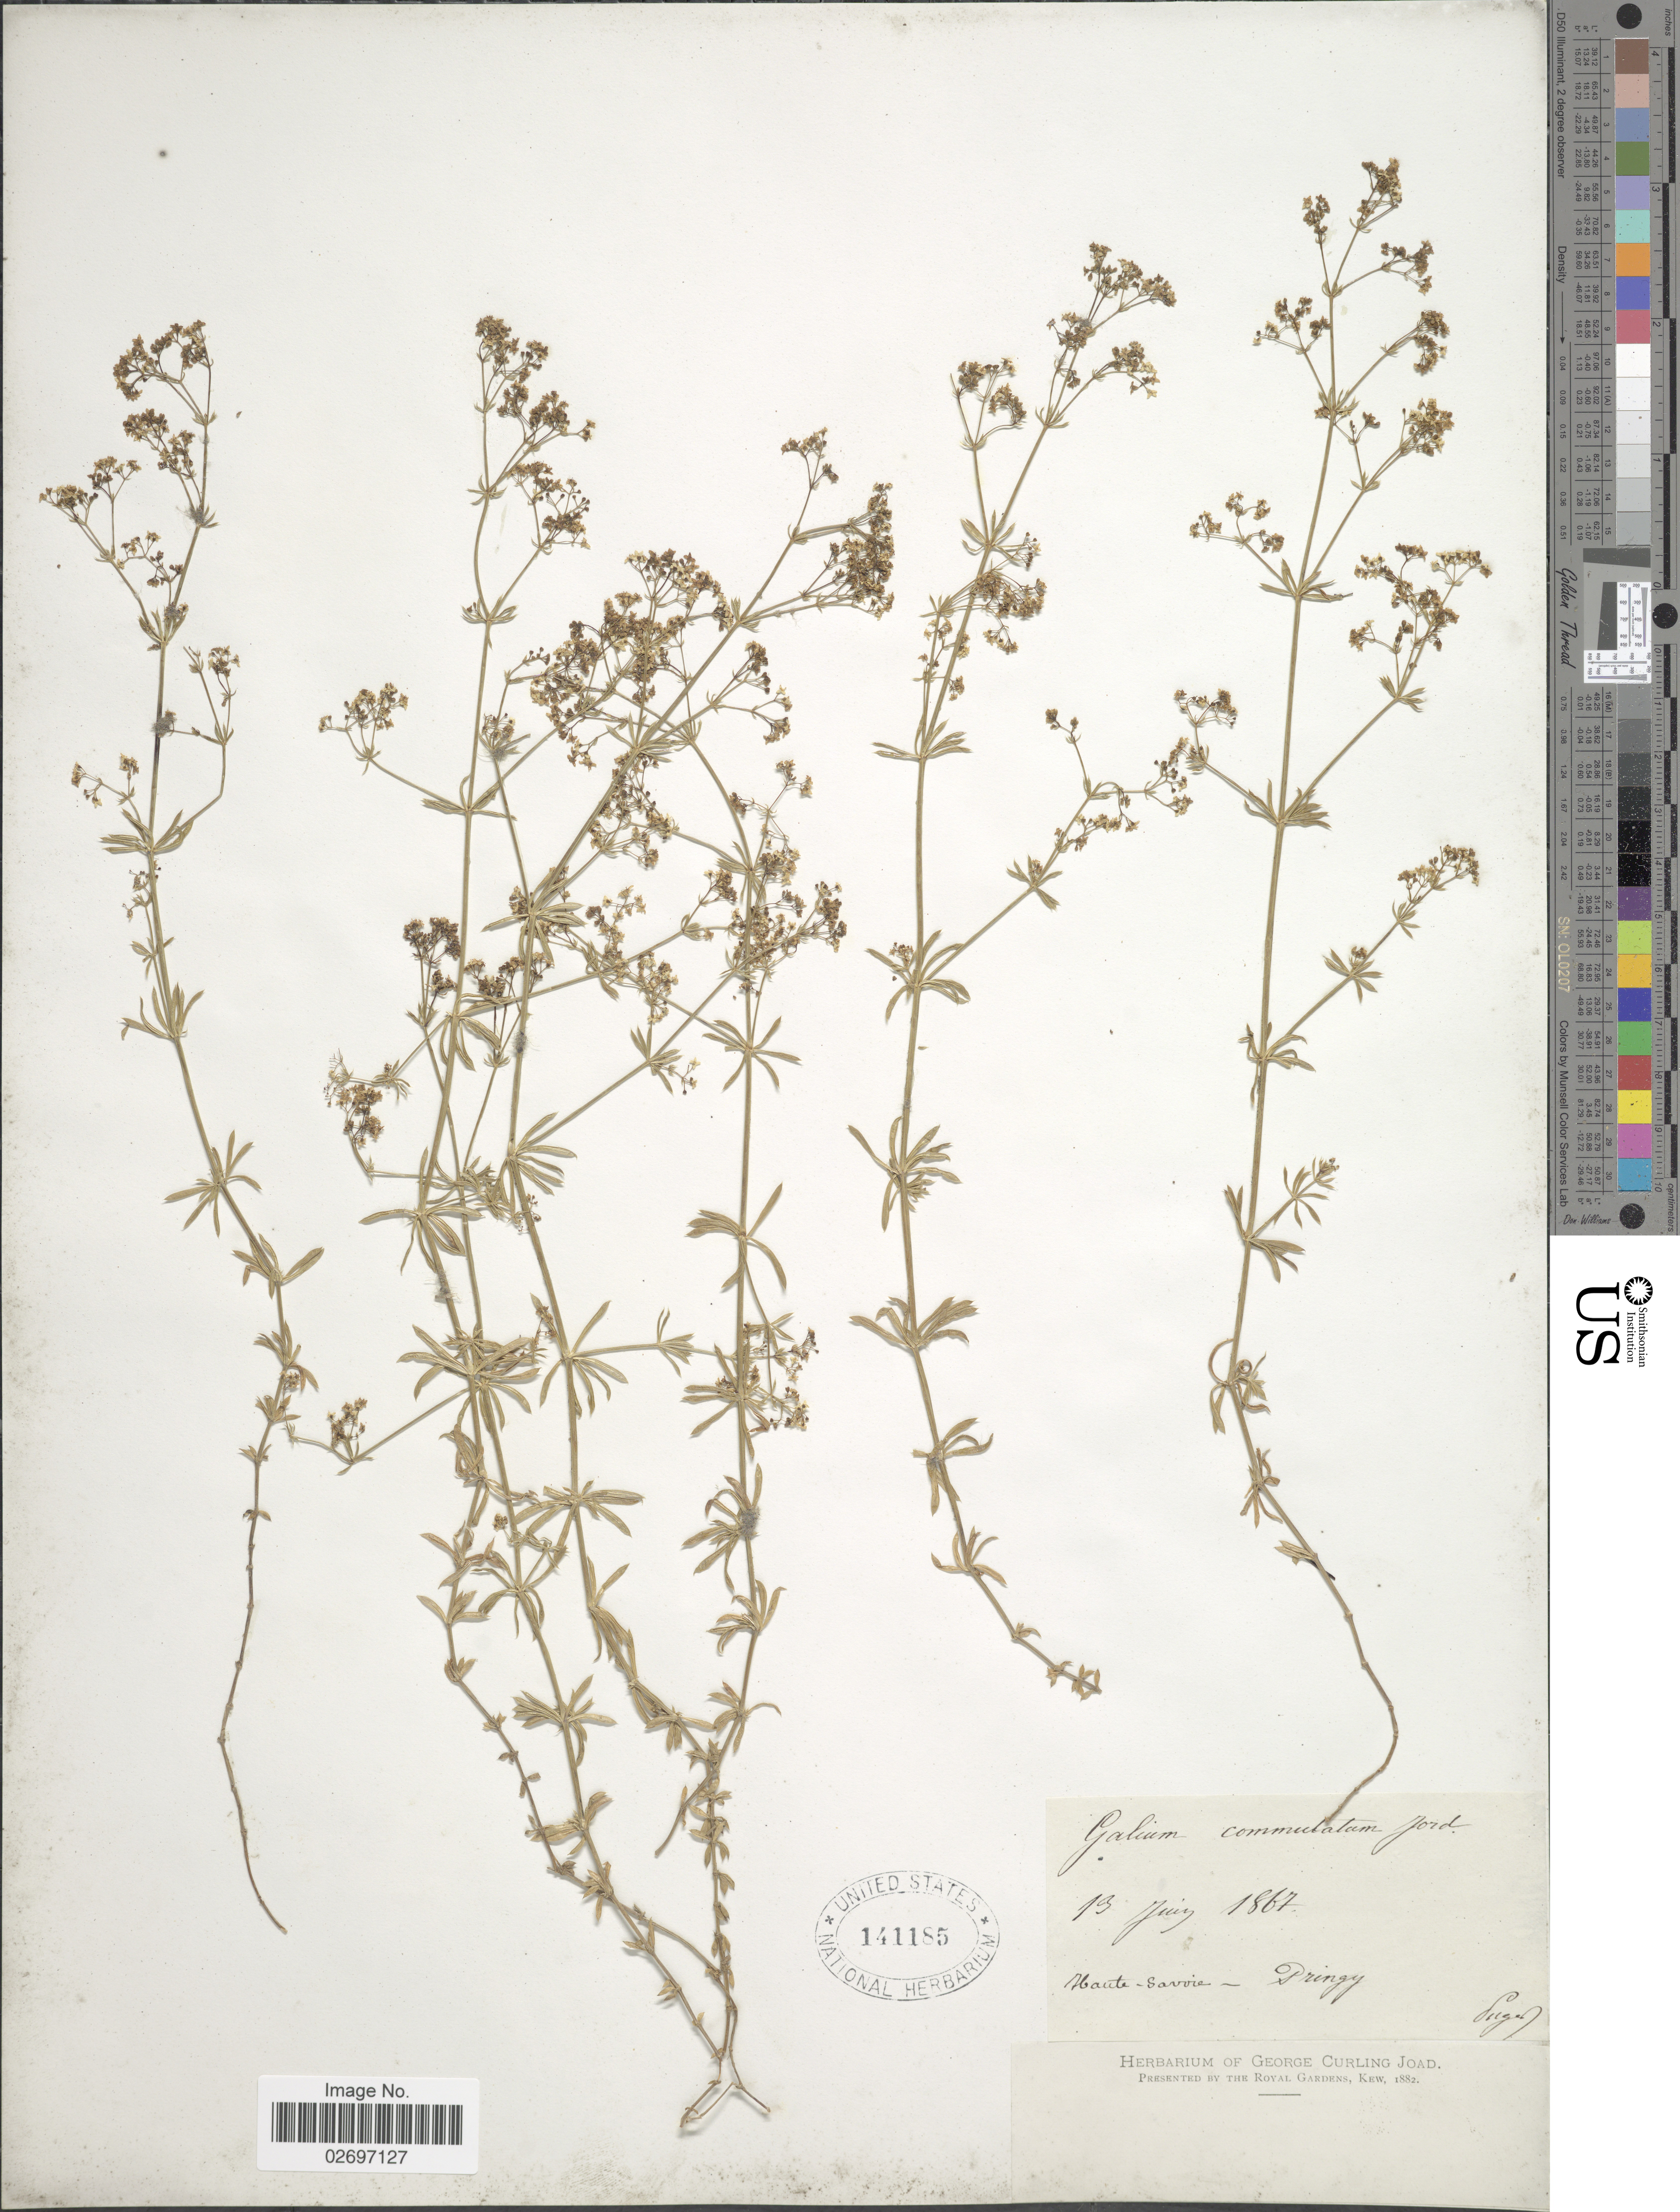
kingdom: Plantae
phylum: Tracheophyta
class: Magnoliopsida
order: Gentianales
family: Rubiaceae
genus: Galium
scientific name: Galium commutatum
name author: Jord.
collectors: -. Luglio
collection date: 1867-07-13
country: France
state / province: Auvergne-Rhône-Alpes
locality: Haute-Savoie-Pringy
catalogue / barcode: US 141185